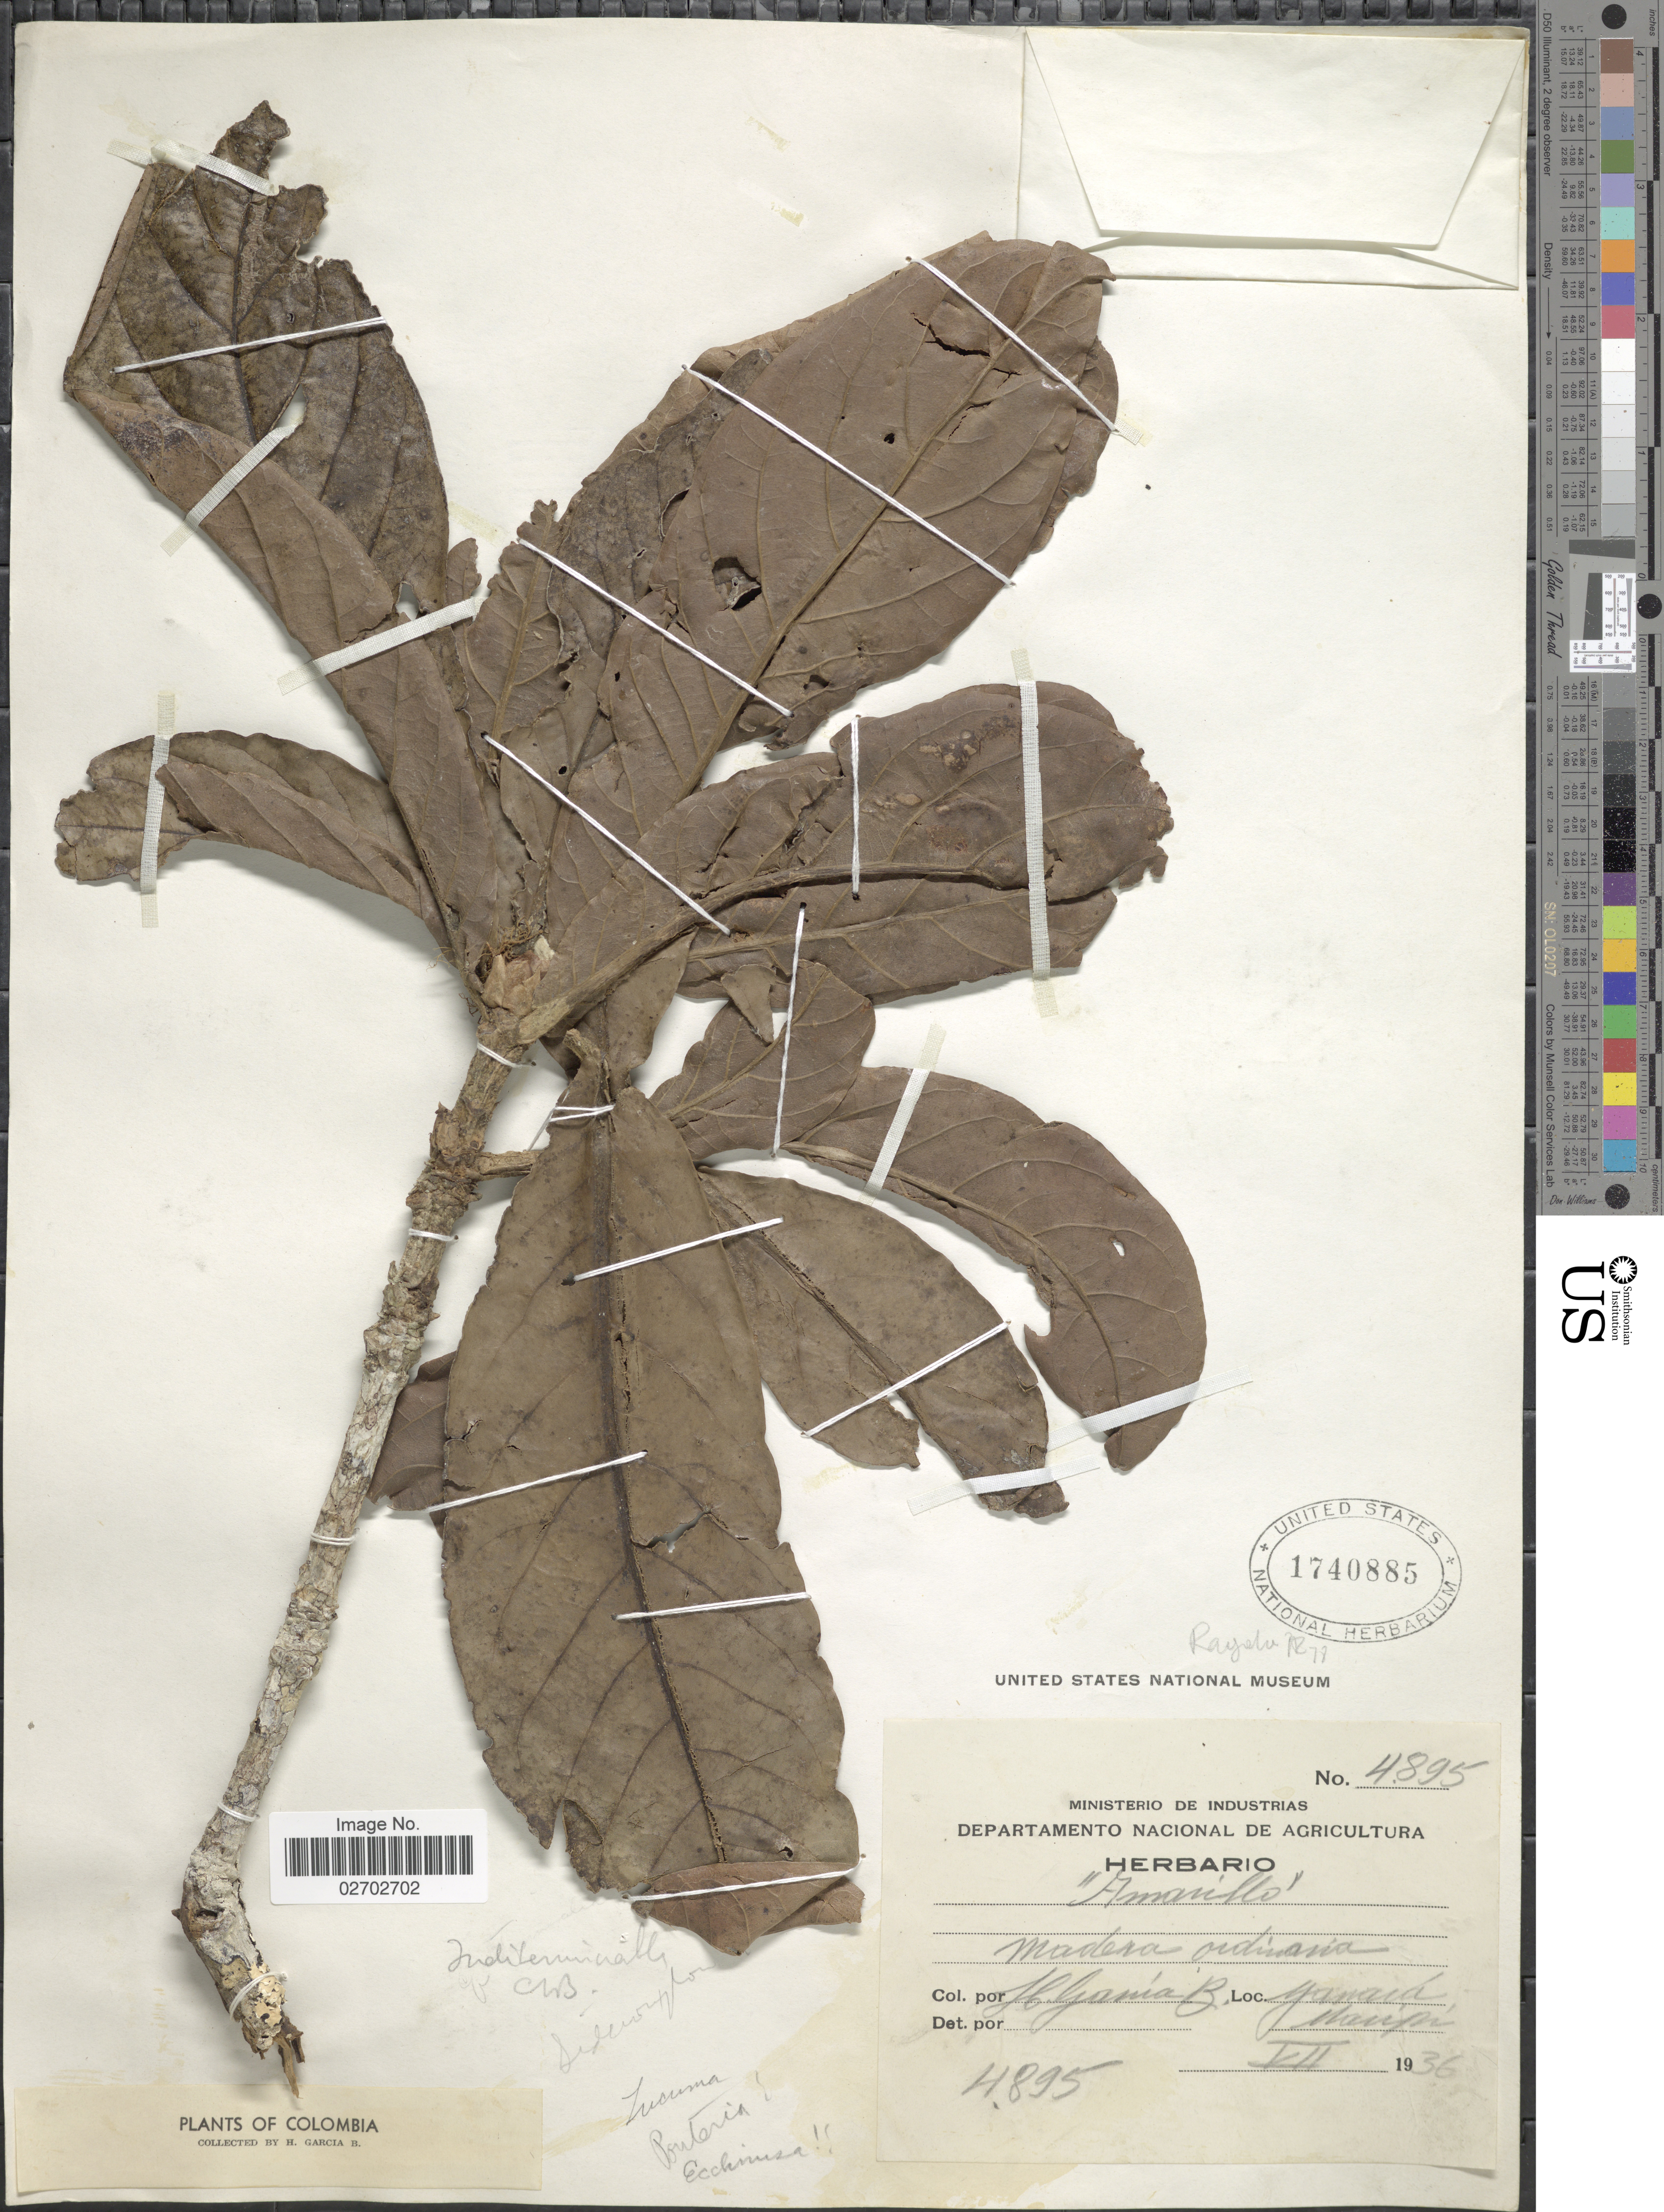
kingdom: Plantae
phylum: Tracheophyta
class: Magnoliopsida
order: Ericales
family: Sapotaceae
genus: Pouteria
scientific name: Pouteria sp.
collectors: H. García Barriga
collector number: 4895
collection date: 1936-07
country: Colombia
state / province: Boyacá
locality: Yanara, Maripi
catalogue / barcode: US 1740885